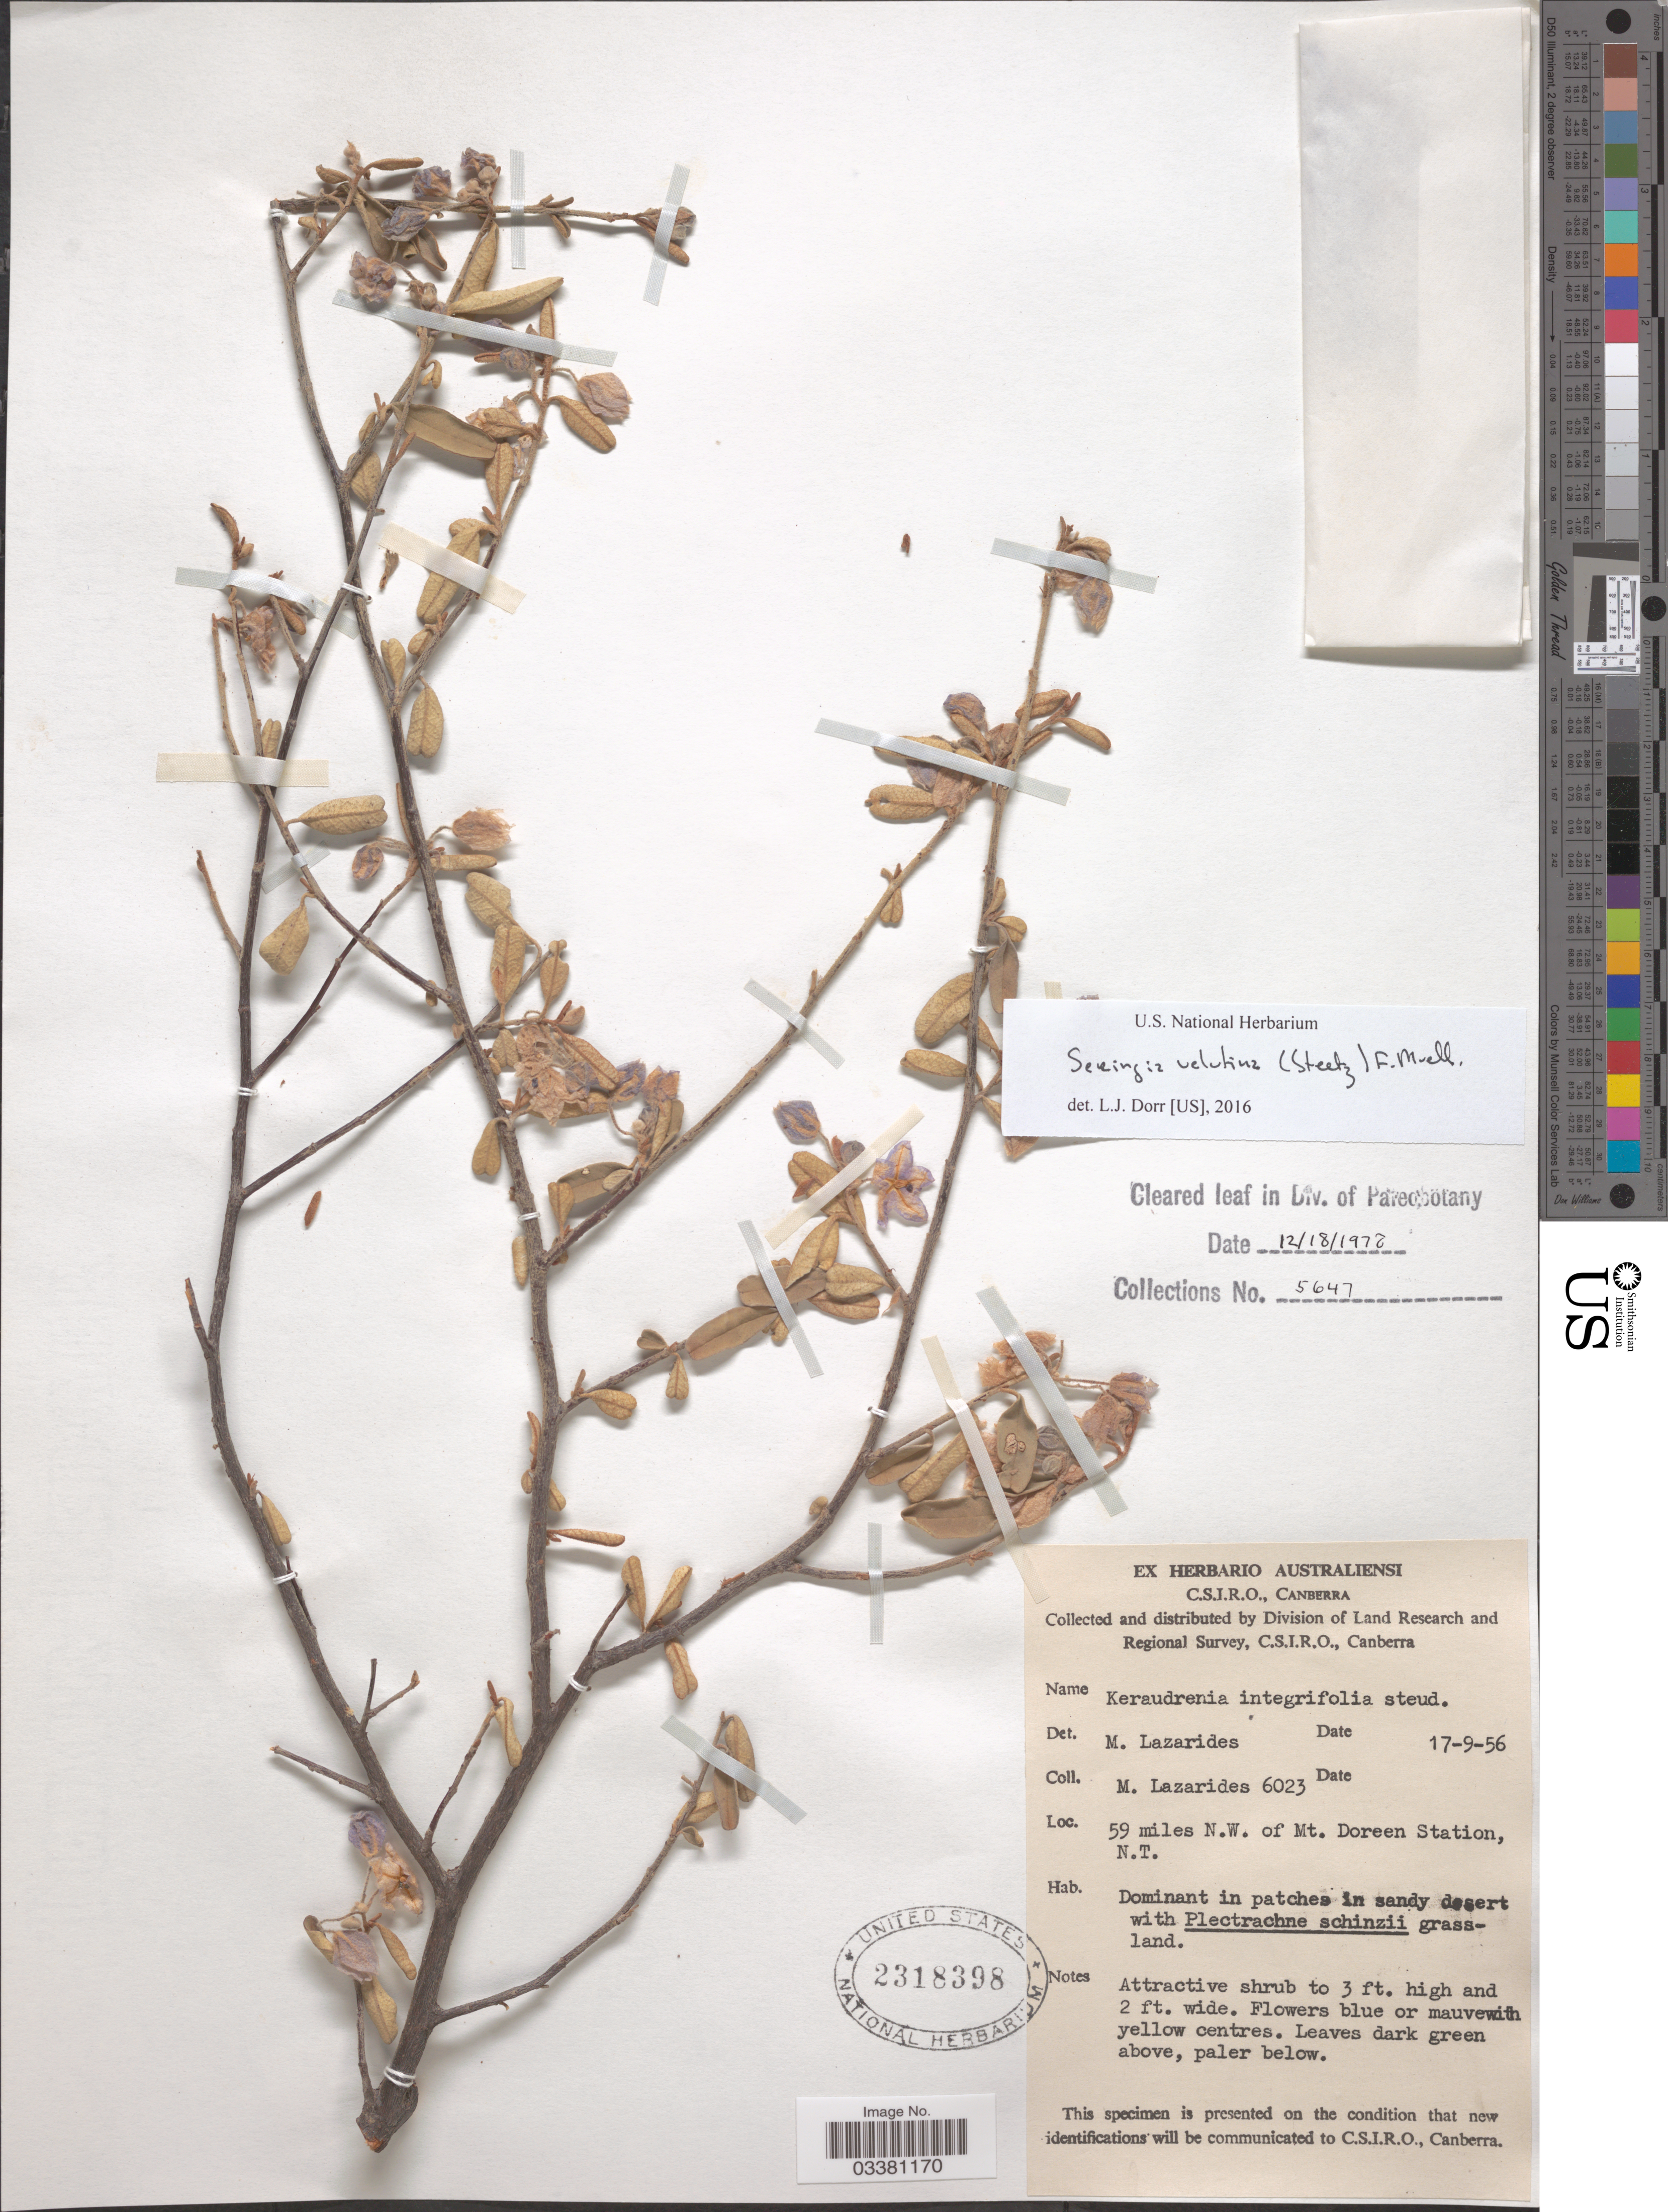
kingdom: Plantae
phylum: Tracheophyta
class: Magnoliopsida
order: Malvales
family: Malvaceae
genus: Seringia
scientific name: Seringia velutina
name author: F. Muell.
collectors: M. Lazarides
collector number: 6023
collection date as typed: Transcribed d/m/y: 17/6/56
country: Australia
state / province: Northern Territory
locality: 59 milrd N.W. of Mt. Doreen Station.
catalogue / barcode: US 2318398